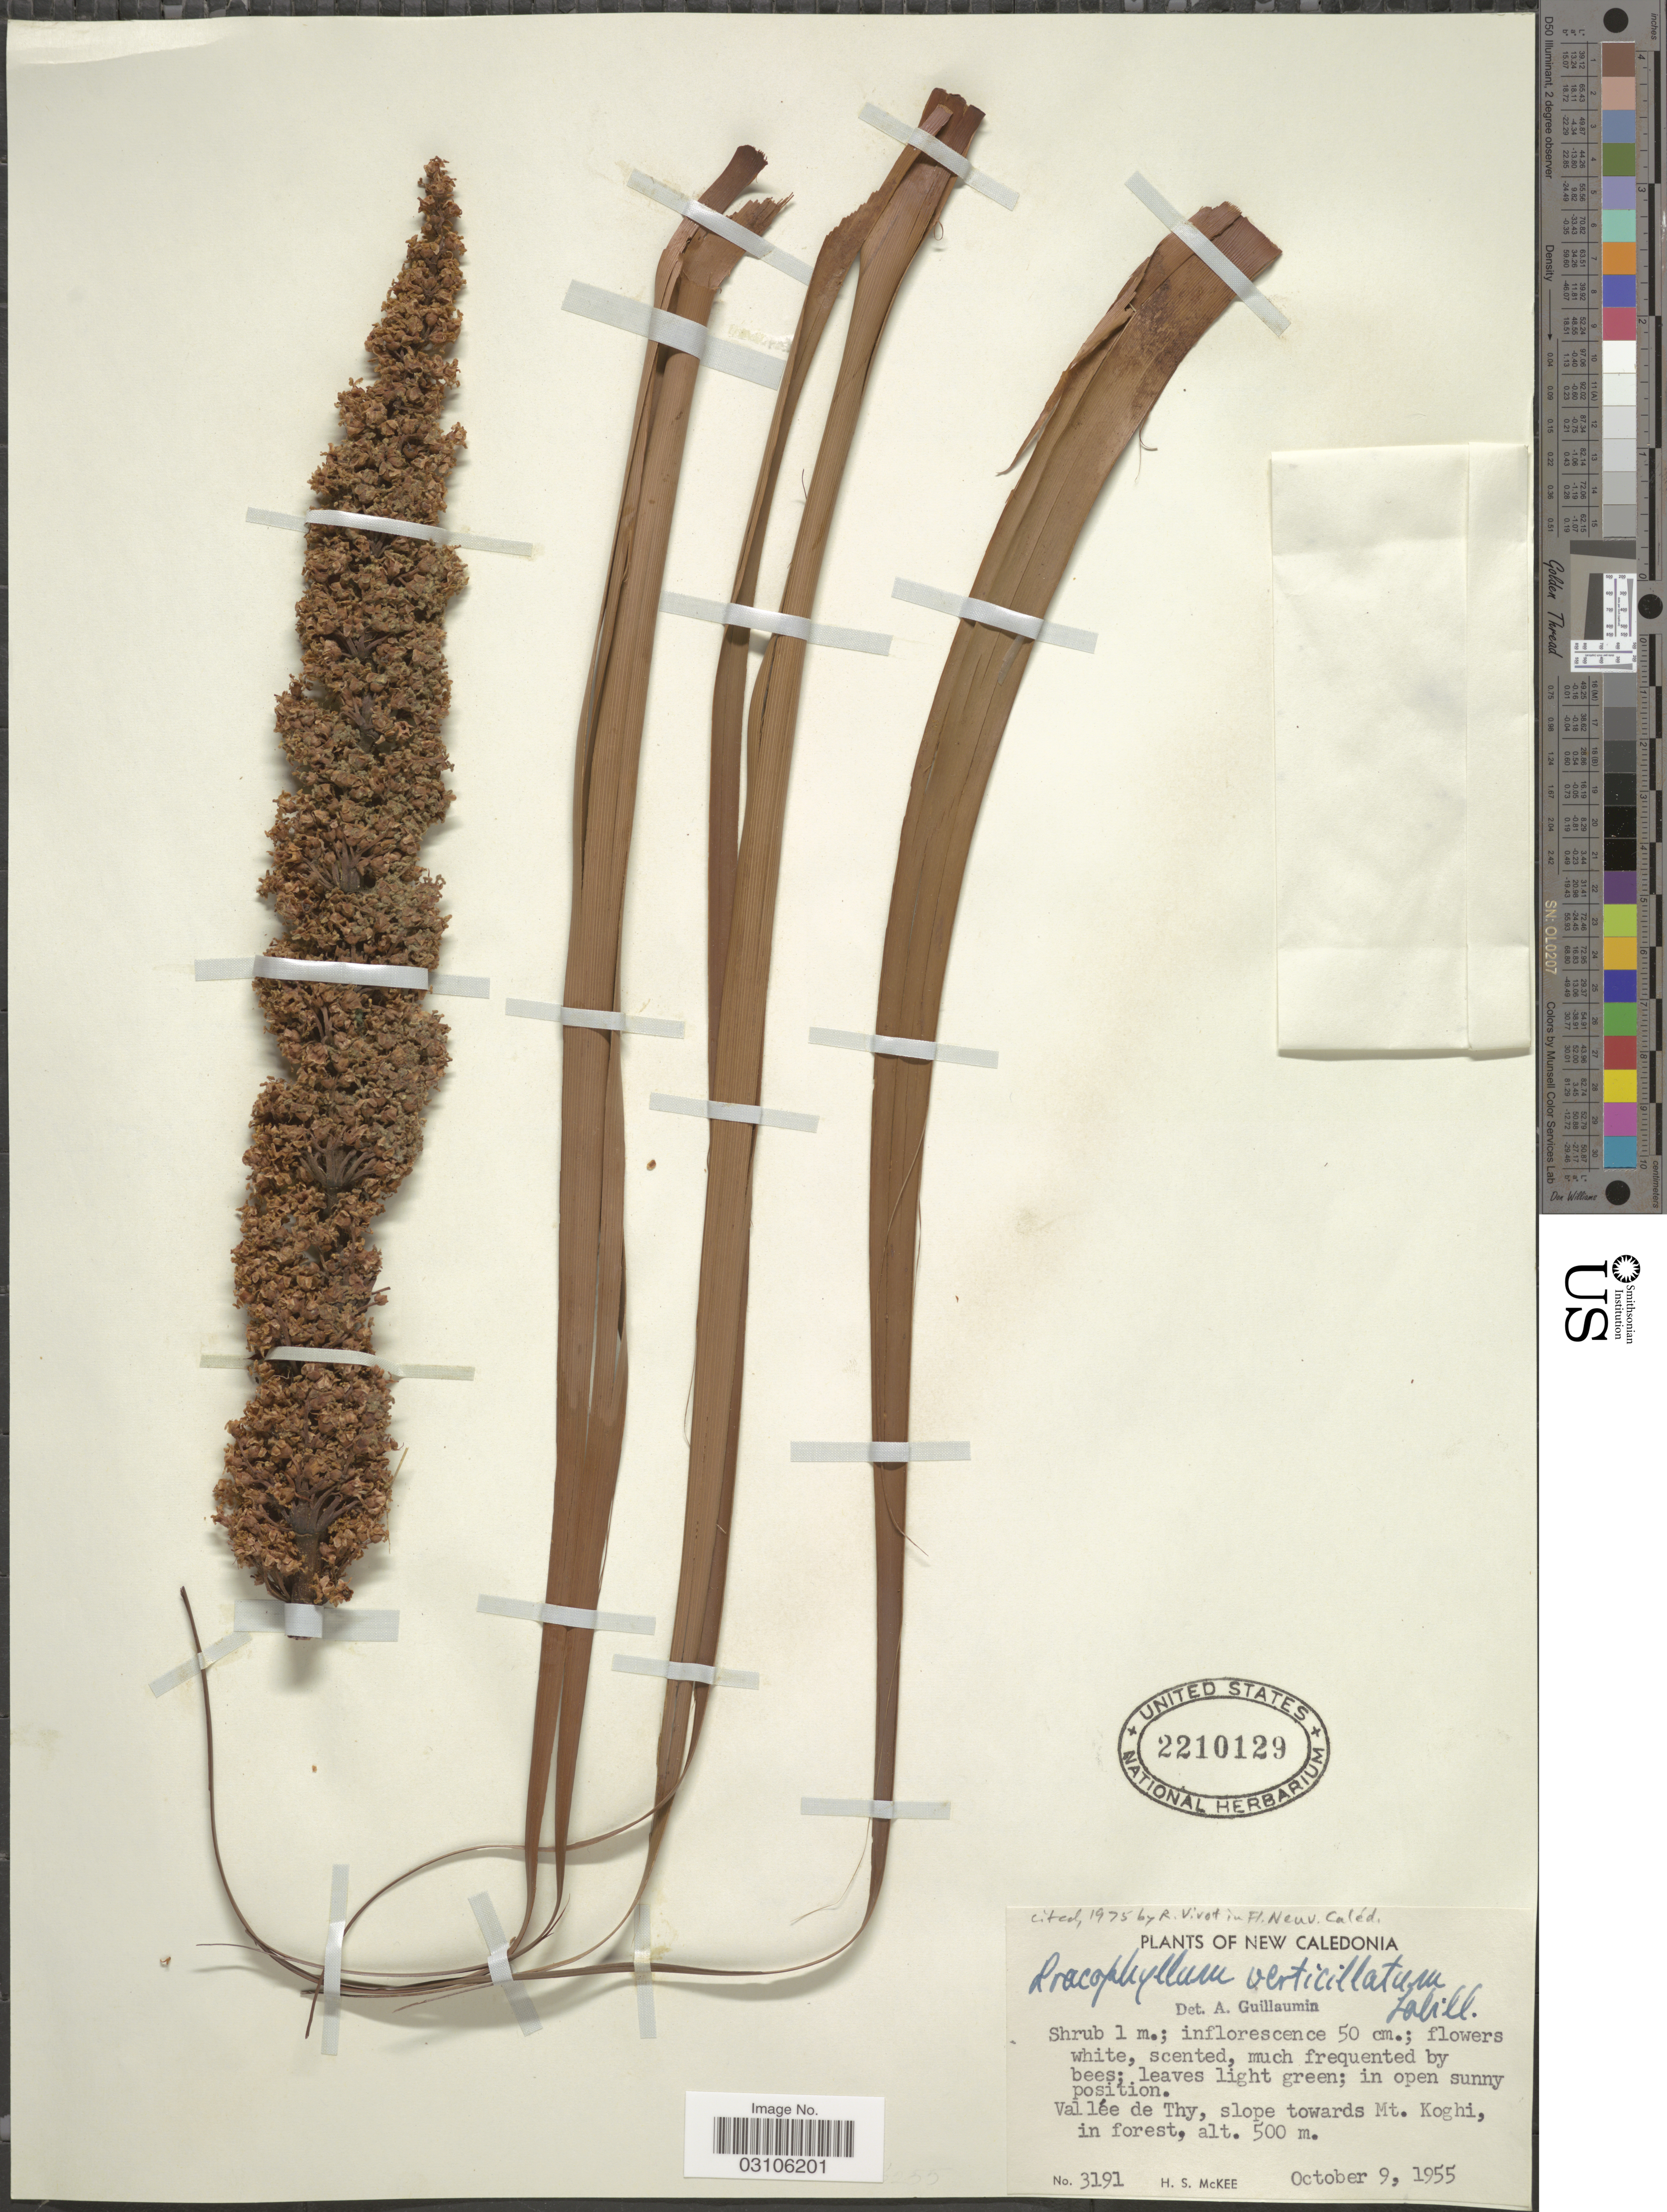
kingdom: Plantae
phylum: Tracheophyta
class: Magnoliopsida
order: Ericales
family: Ericaceae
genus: Dracophyllum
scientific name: Dracophyllum verticillatum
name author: Labill.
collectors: H. S. McKee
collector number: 3191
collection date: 1955-10-09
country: New Caledonia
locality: Valée de Thy, slope towards Mt. Koghi.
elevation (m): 500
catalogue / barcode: US 2210129